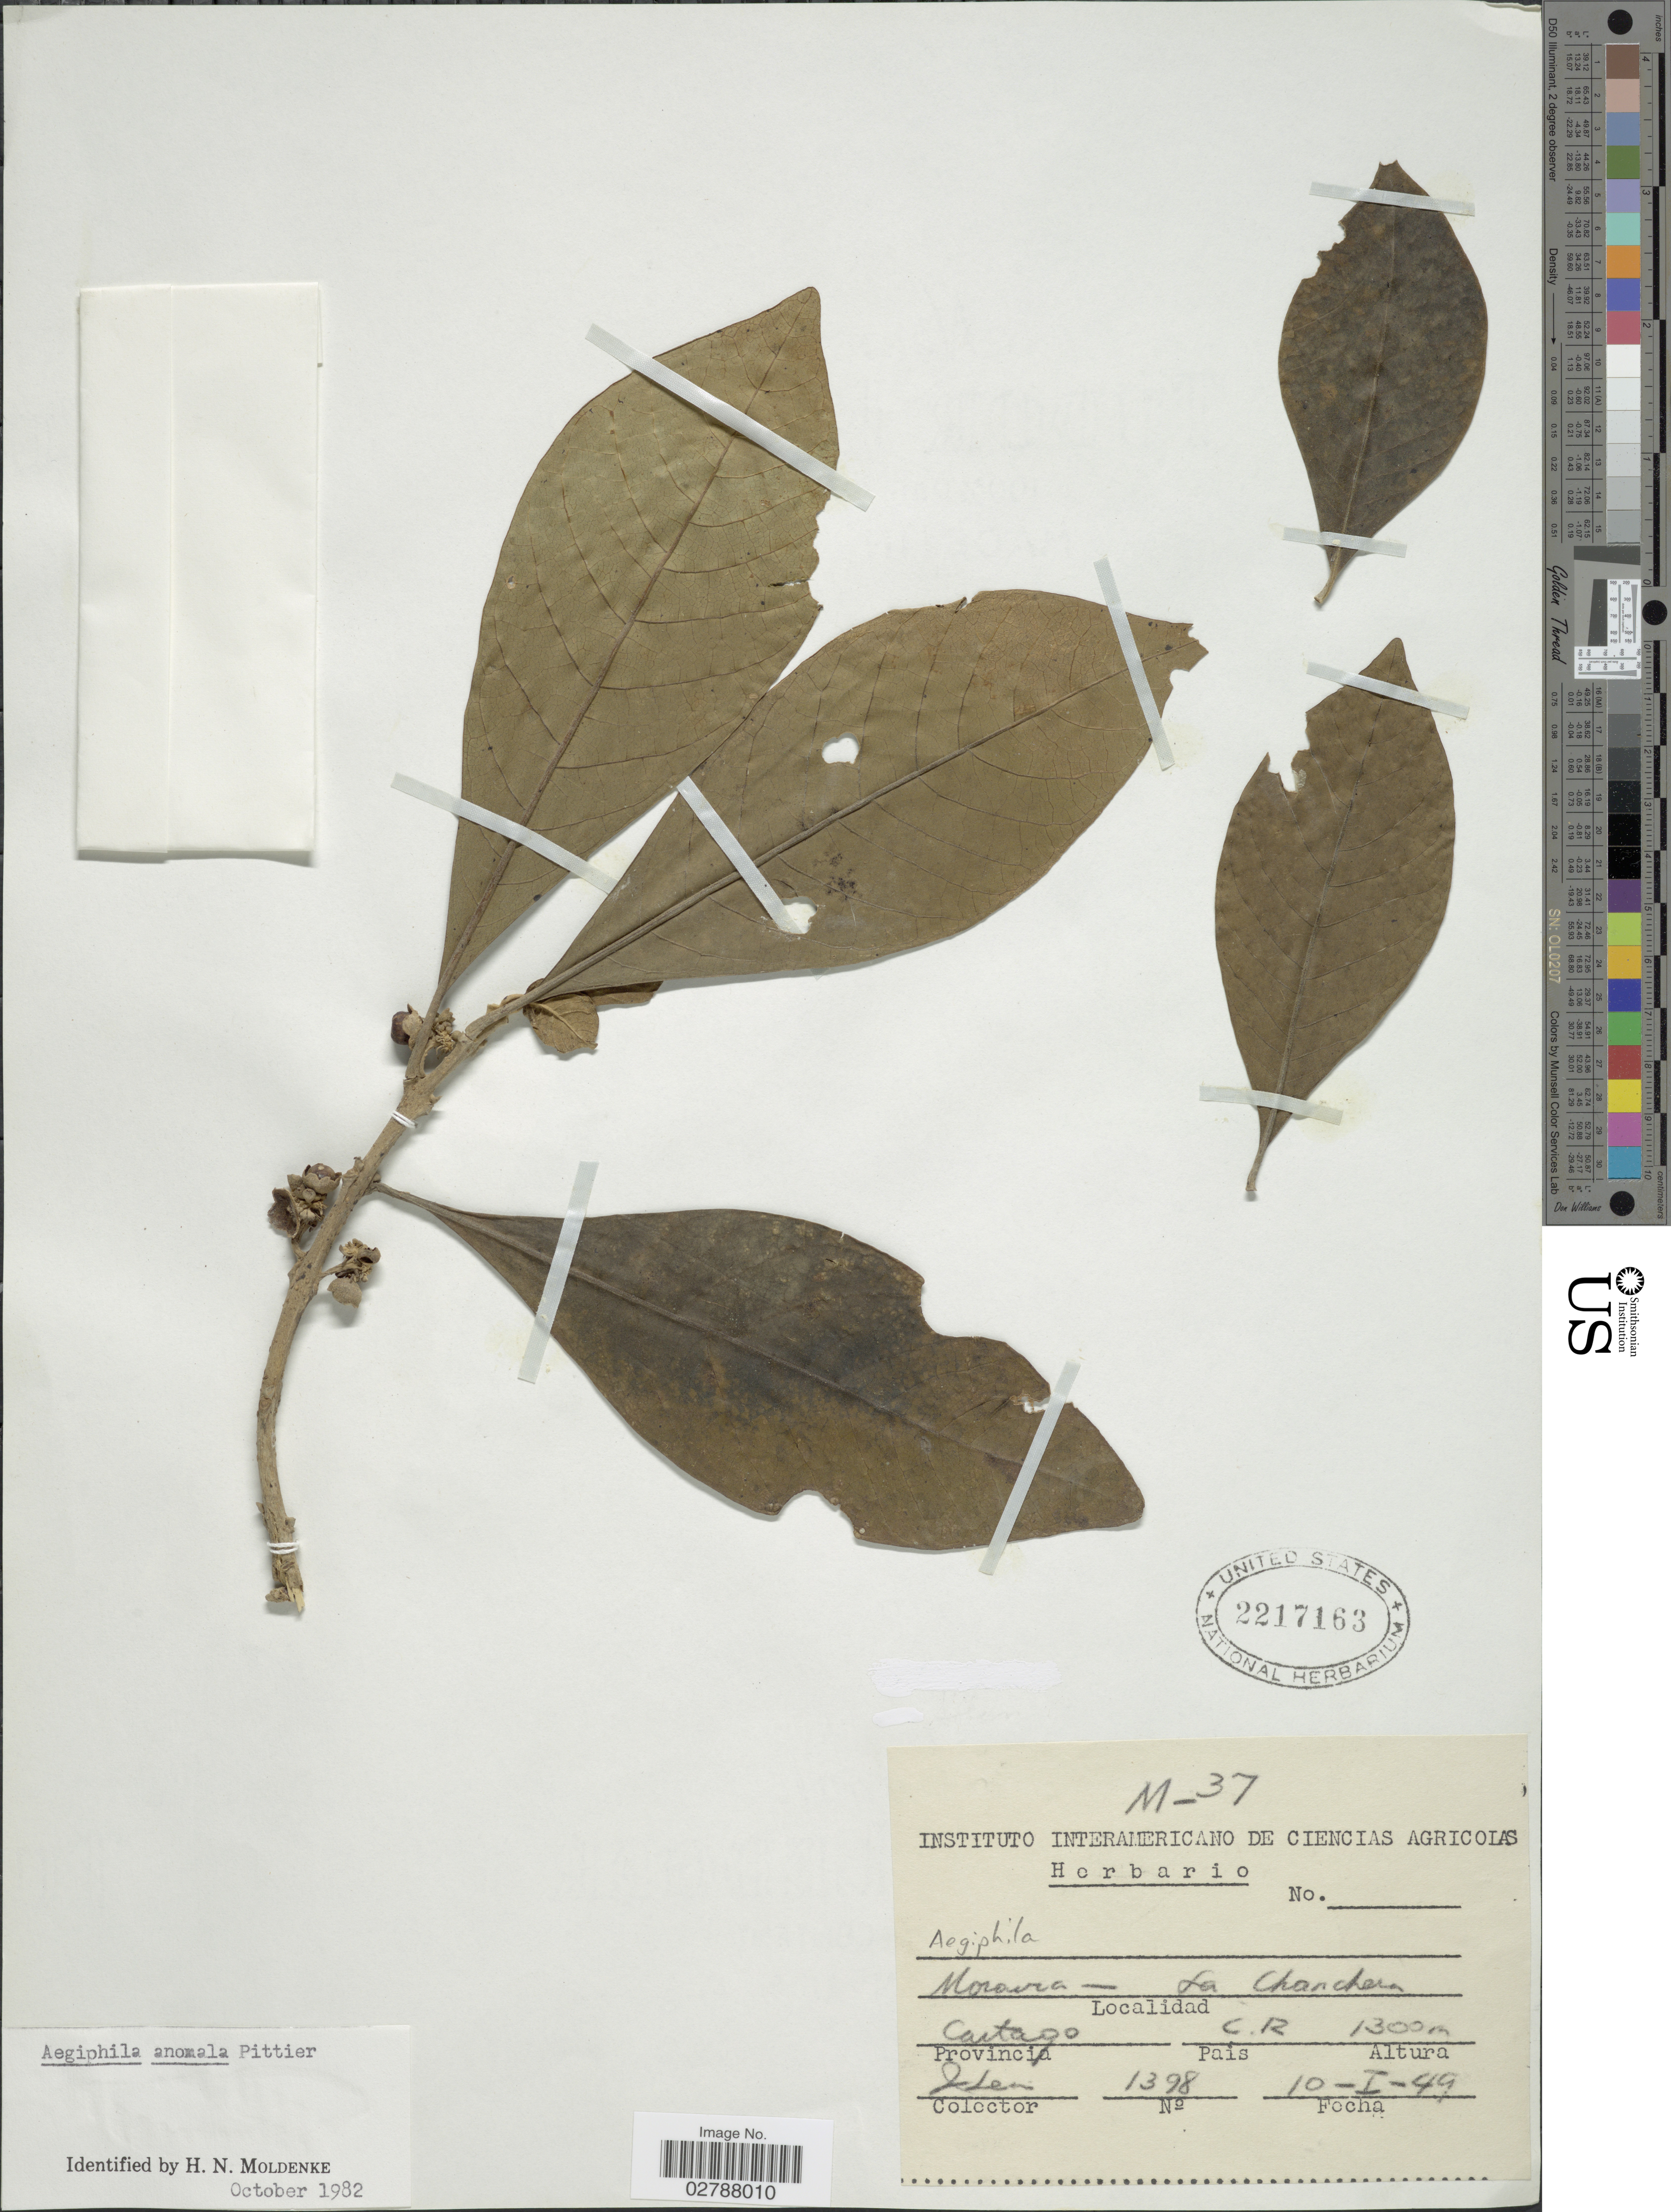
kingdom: Plantae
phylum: Tracheophyta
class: Magnoliopsida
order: Lamiales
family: Lamiaceae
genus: Aegiphila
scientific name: Aegiphila anomala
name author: Pittier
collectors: J. León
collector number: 1398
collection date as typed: Transcribed d/m/y: 10/1/49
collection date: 1949-01-10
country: Costa Rica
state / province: Cartago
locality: Moravia - La Chanchera. Provincia Cartago.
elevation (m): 1300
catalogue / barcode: US 2217163